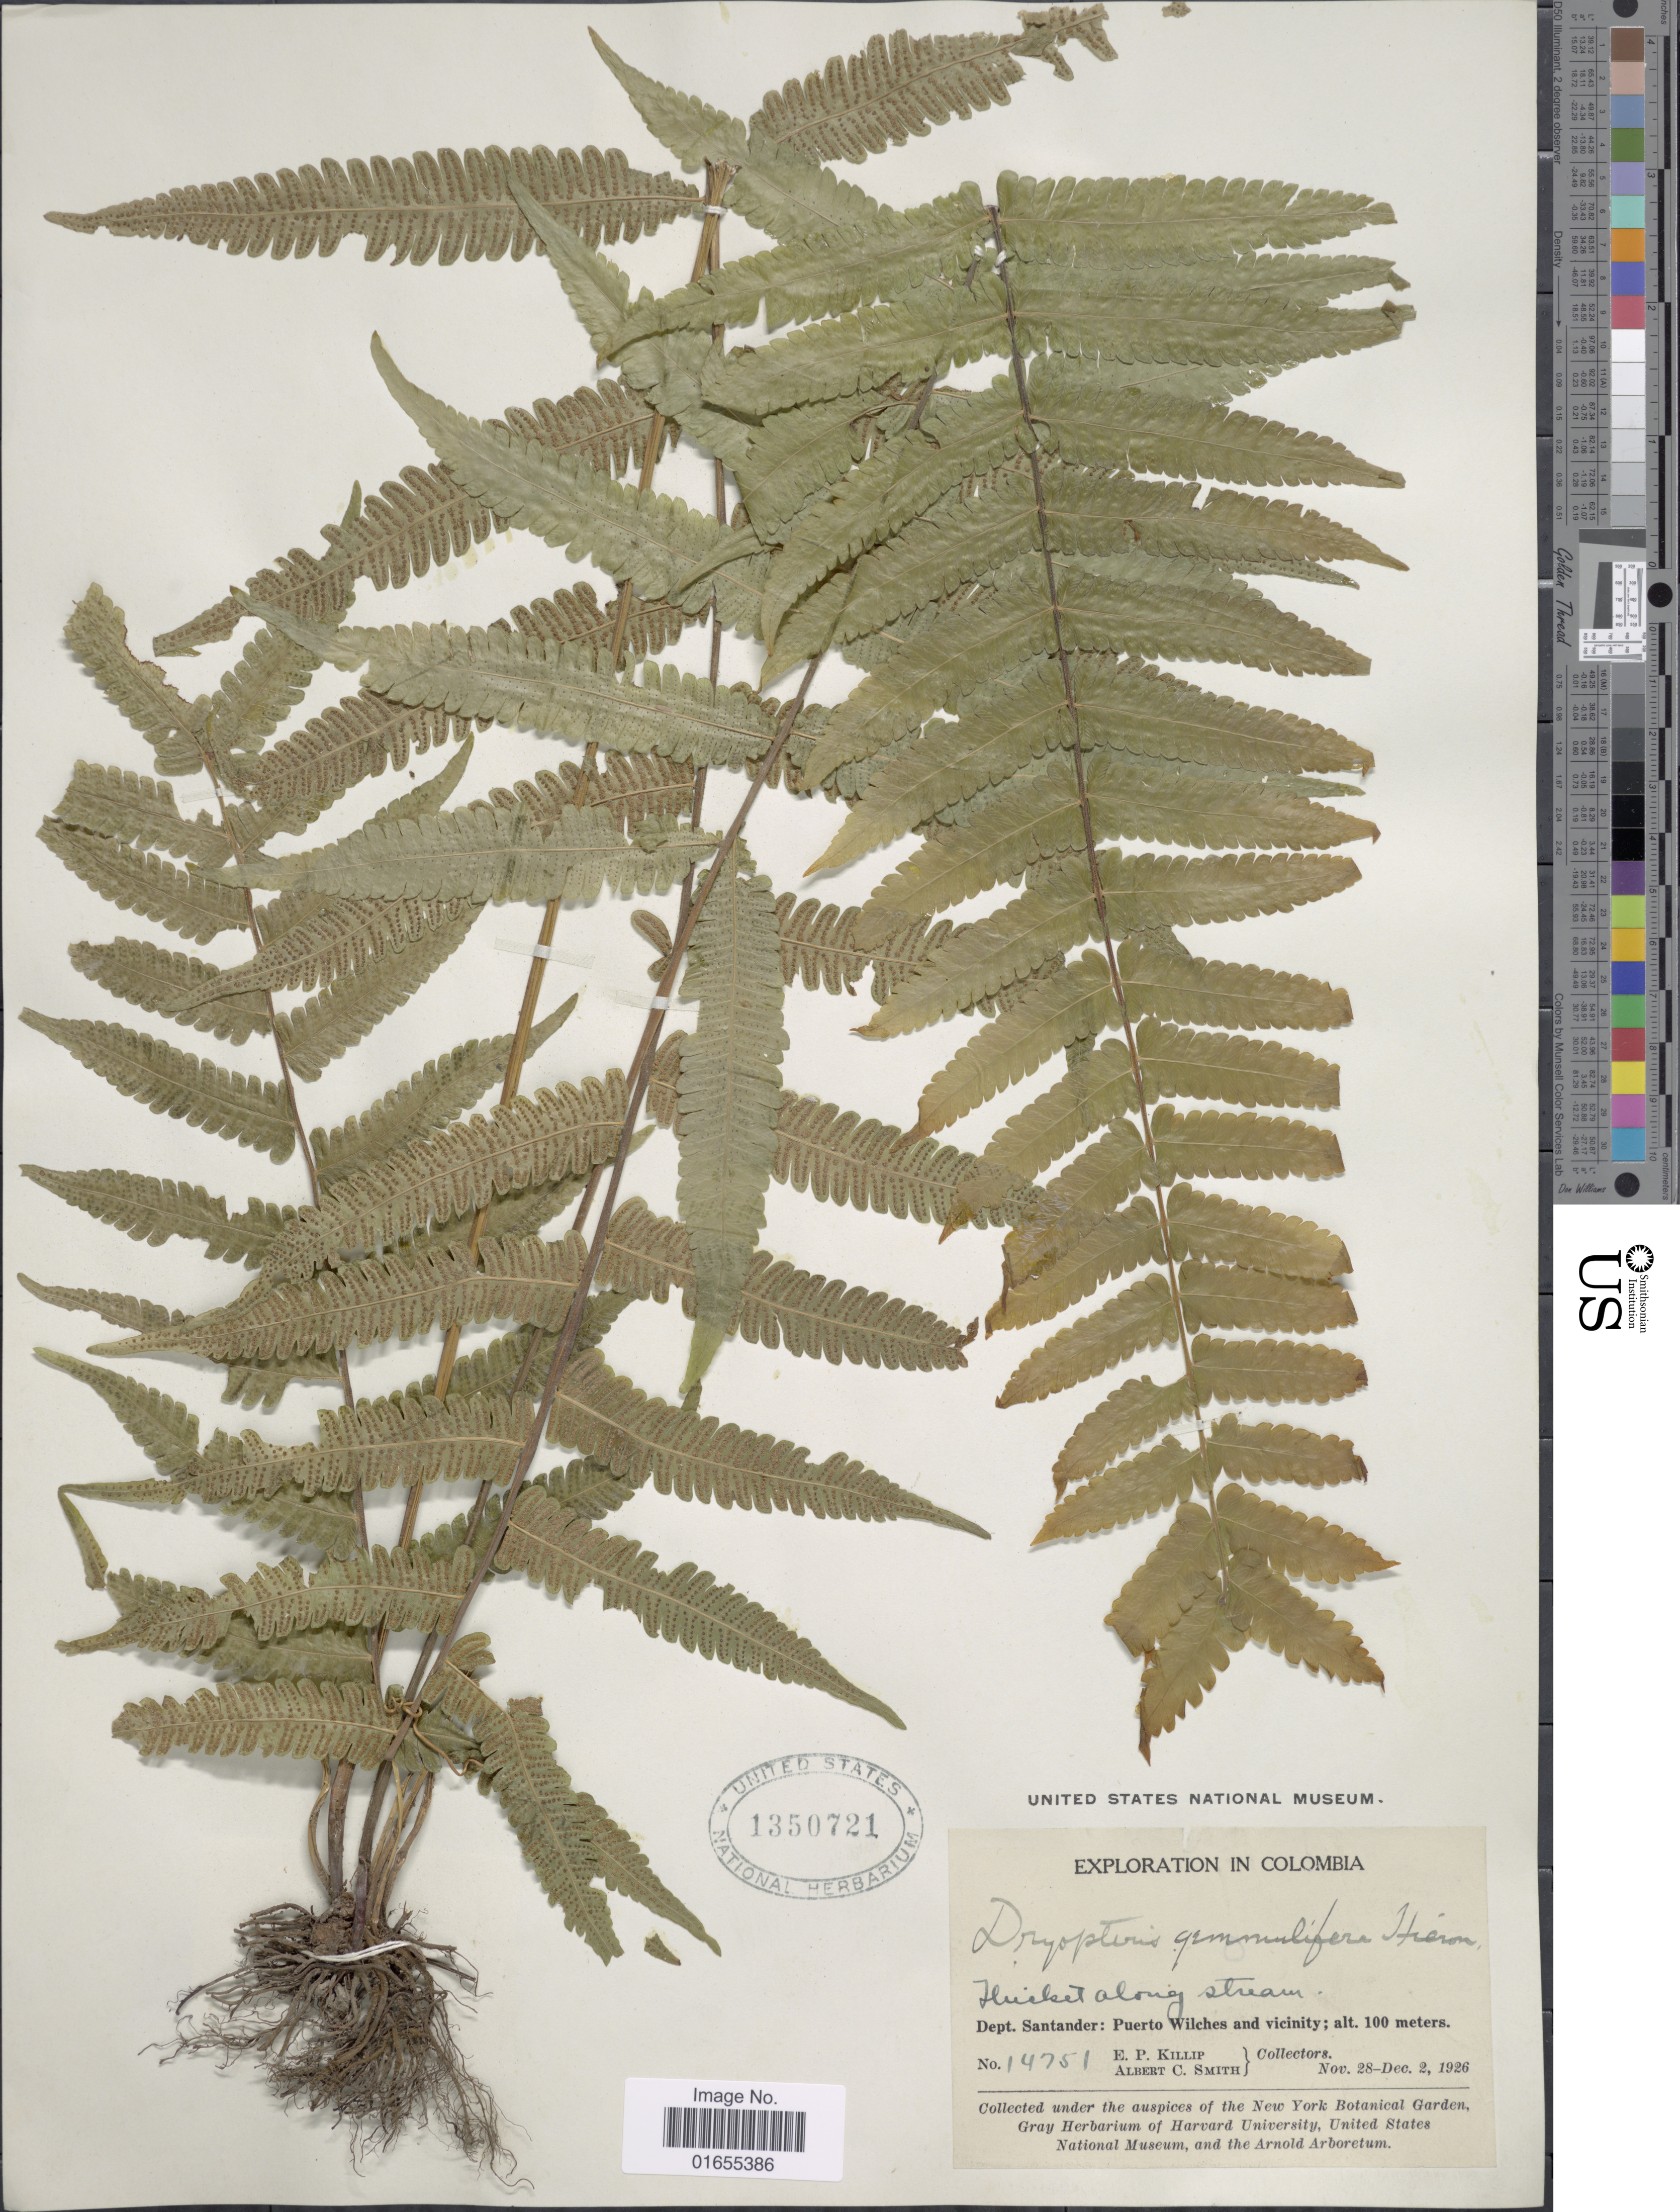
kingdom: Plantae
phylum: Tracheophyta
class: Polypodiopsida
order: Polypodiales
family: Thelypteridaceae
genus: Goniopteris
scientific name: Goniopteris gemmulifera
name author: (Hieron.) A.R. Sm. & D. Löve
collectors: E. P. Killip & A. C. Smith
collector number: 14751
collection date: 1926-11-28/1926-12-02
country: Colombia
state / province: Santander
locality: Puerto Wilches and vicinity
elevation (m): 100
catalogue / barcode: US 1350721